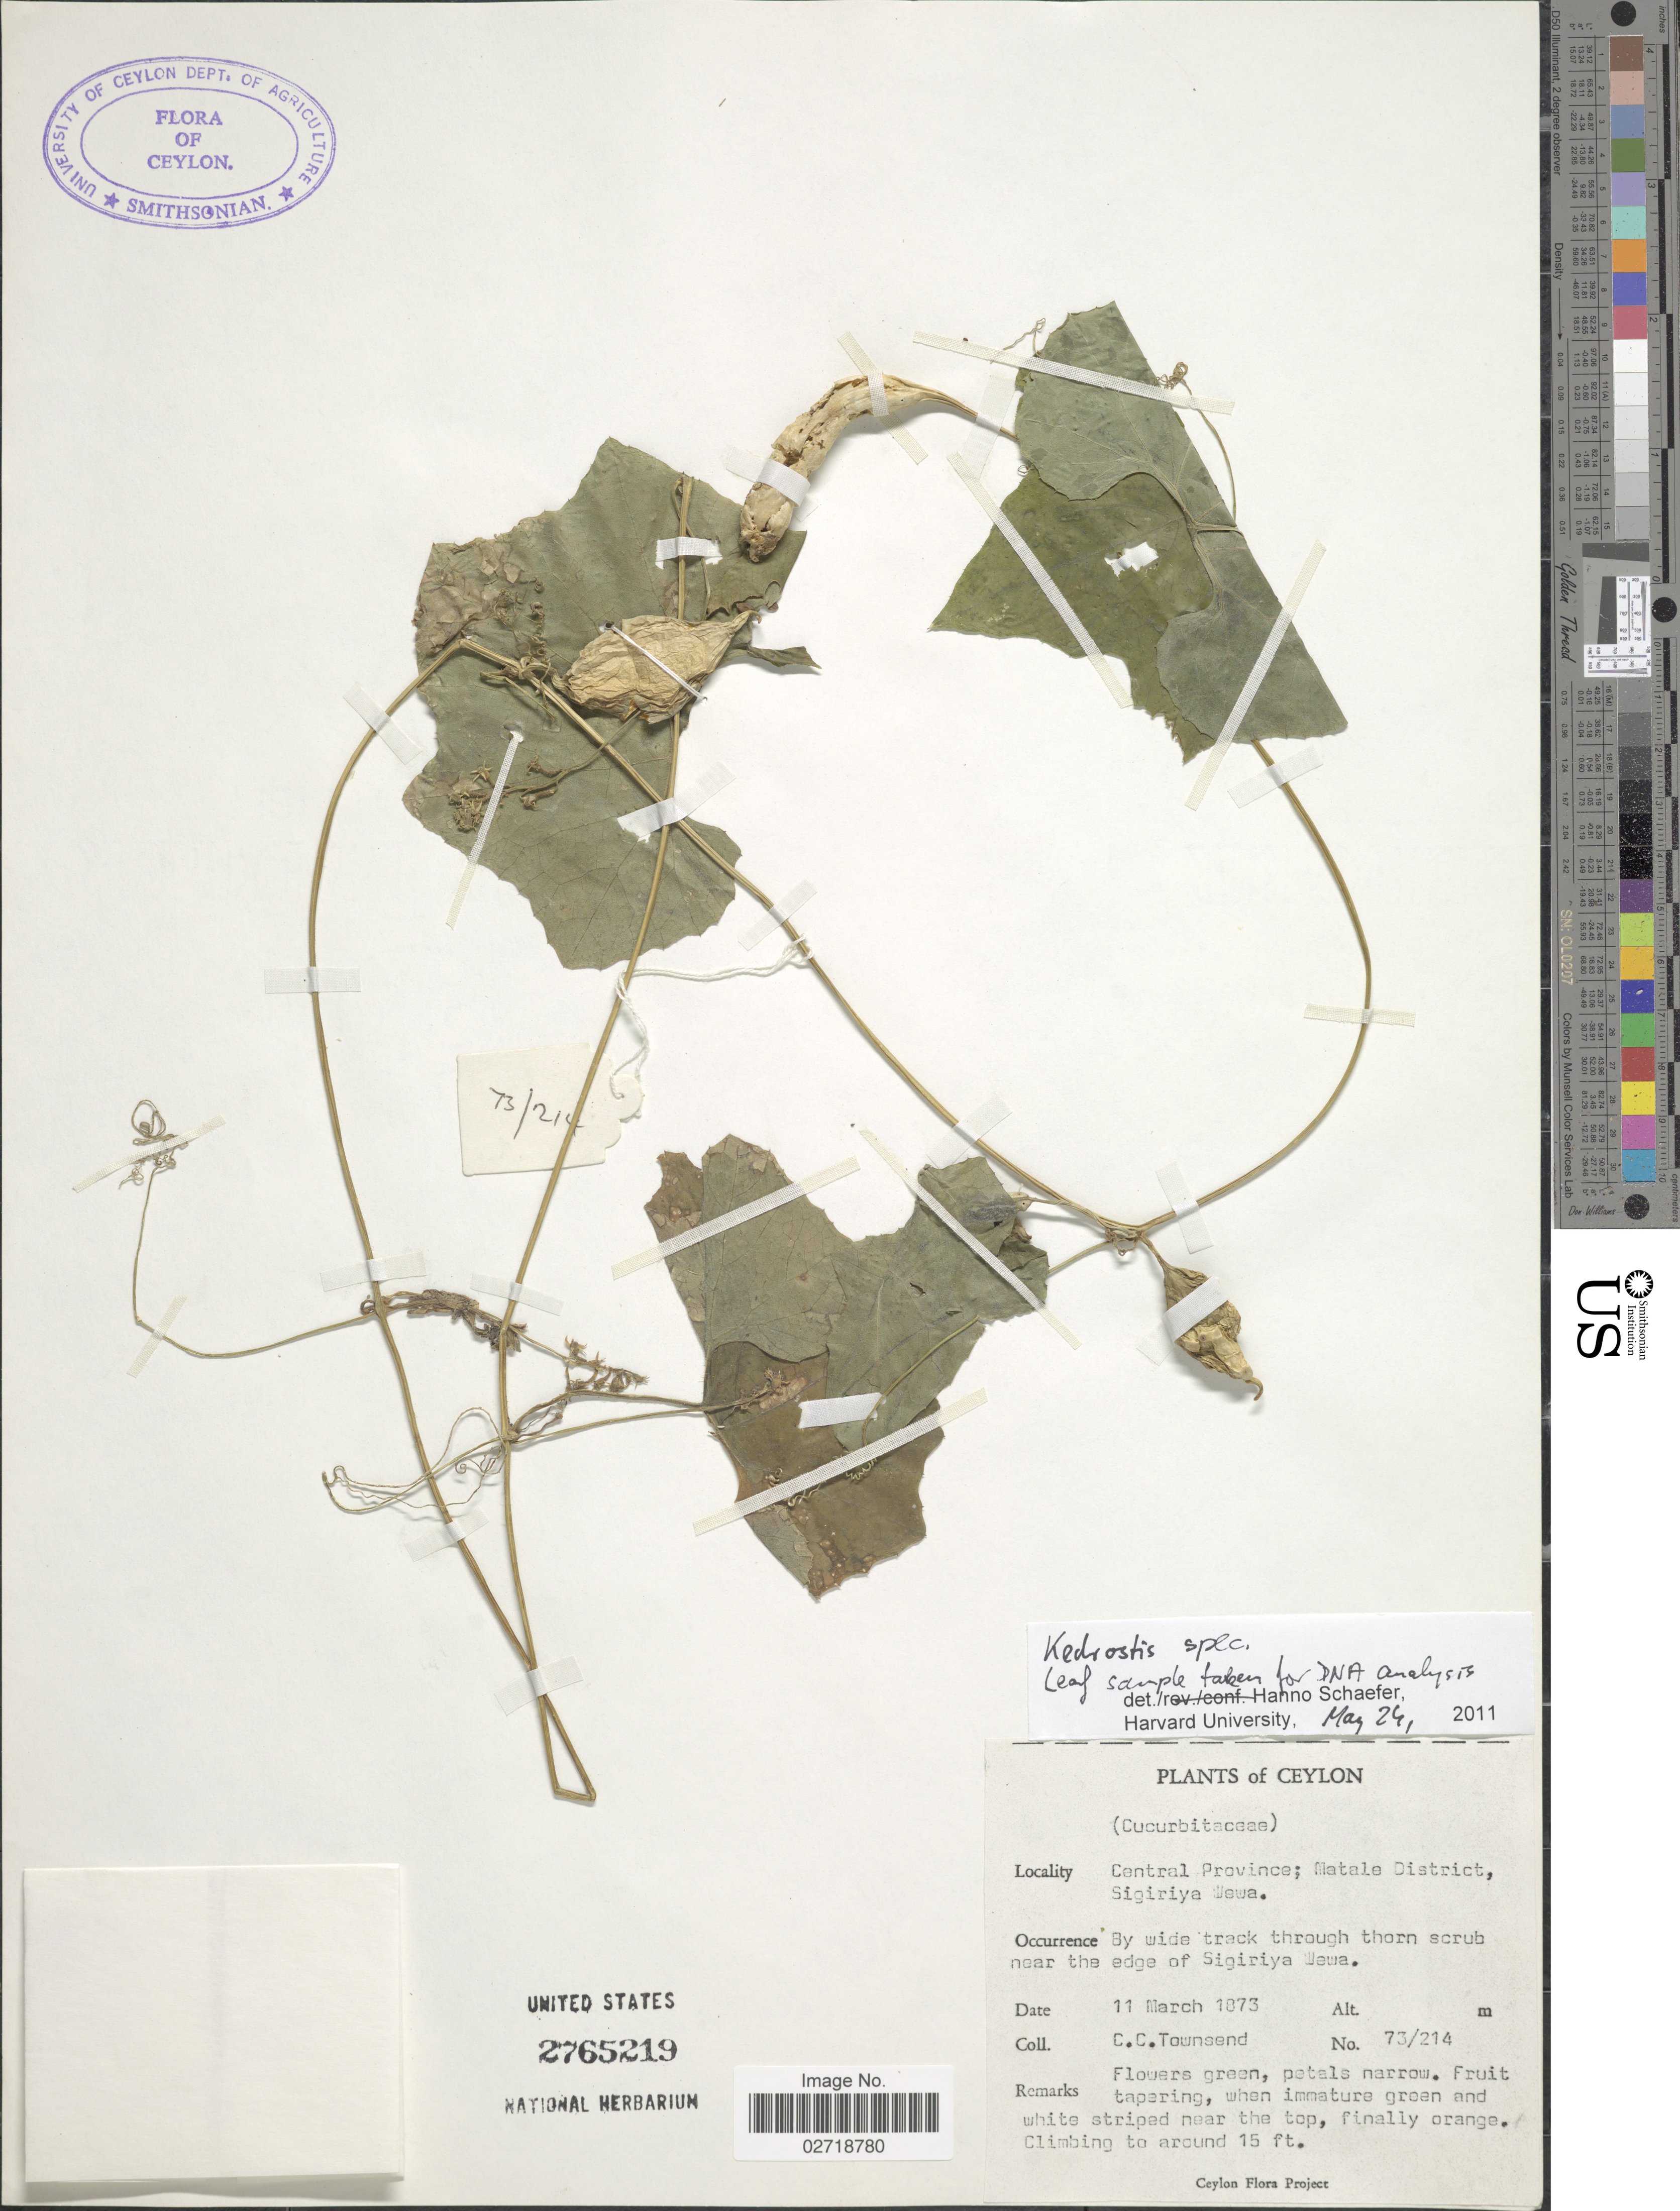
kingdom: Plantae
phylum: Tracheophyta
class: Magnoliopsida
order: Cucurbitales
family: Cucurbitaceae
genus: Kedrostis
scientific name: Kedrostis sp.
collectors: C. C. Townsend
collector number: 73/214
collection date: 1973-03-11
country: Sri Lanka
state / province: Central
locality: Ceylon. Matale District, near the edge of Sigiriya Wewa.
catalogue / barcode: US 2765219